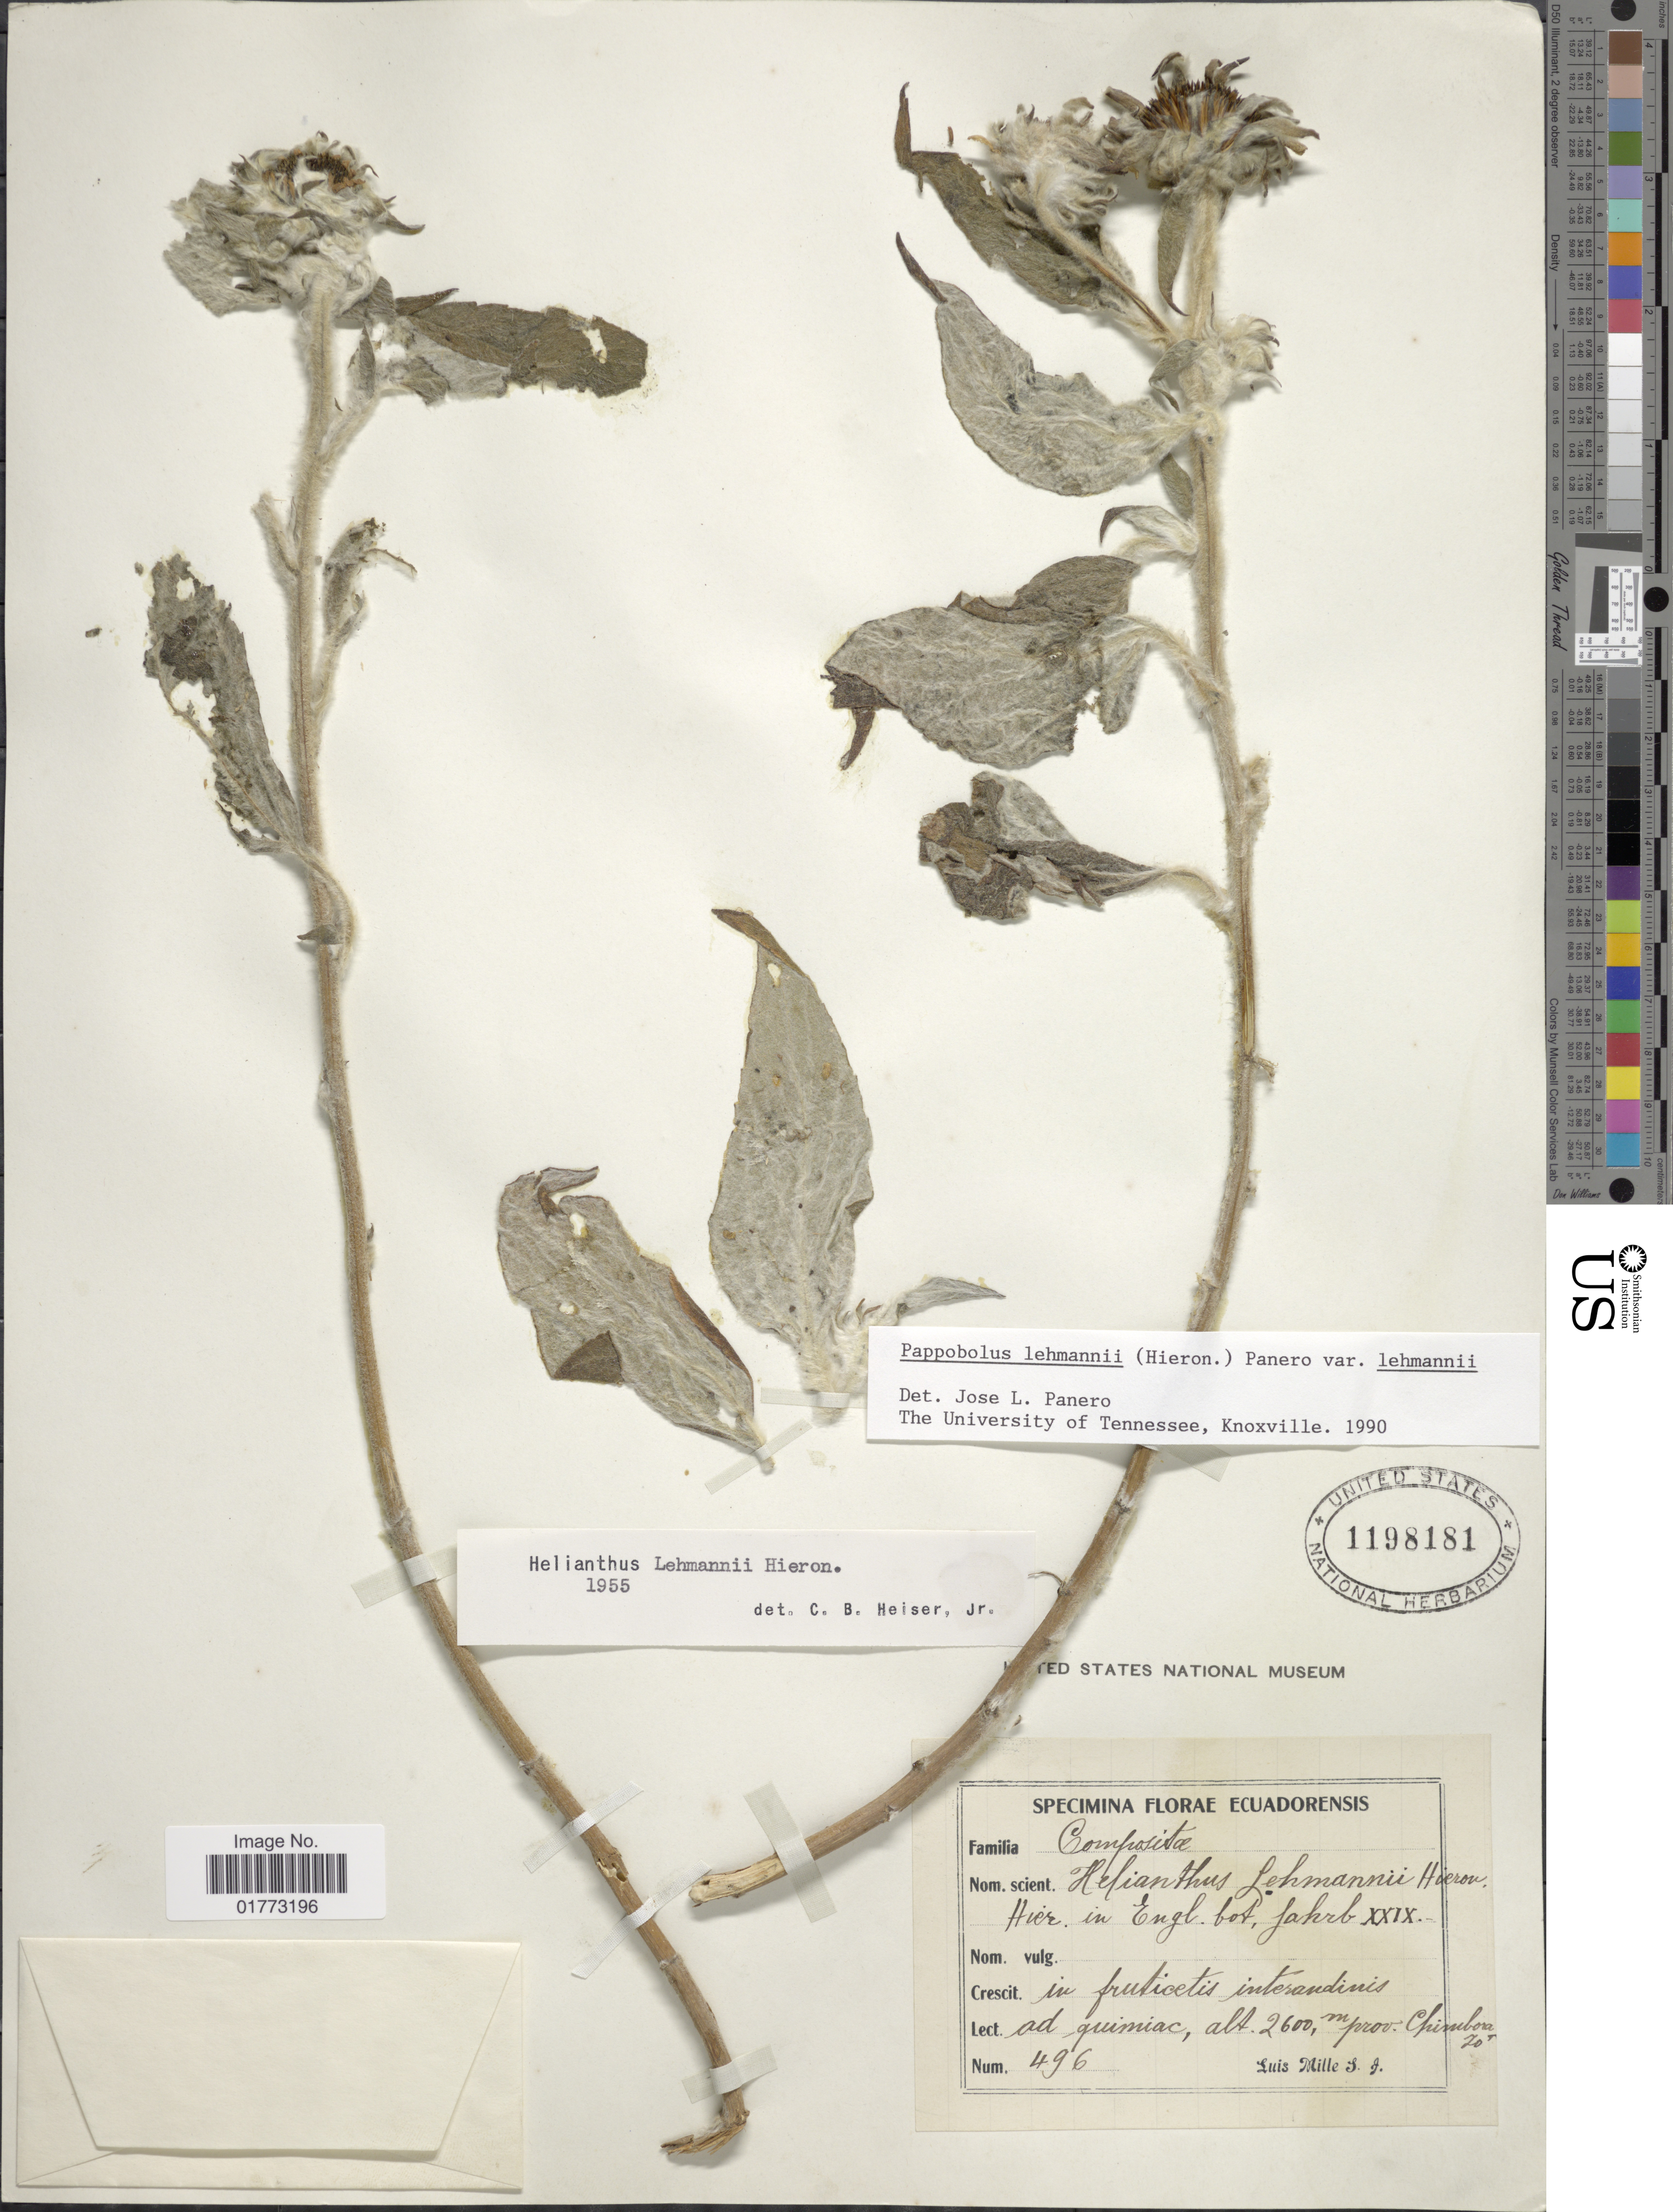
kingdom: Plantae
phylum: Tracheophyta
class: Magnoliopsida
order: Asterales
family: Asteraceae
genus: Pappobolus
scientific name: Pappobolus lehmannii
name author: (Hieron.) Panero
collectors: L. Mille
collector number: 496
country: Ecuador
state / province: Chimborazo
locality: Ad quimiac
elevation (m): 2600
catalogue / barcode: US 1198181